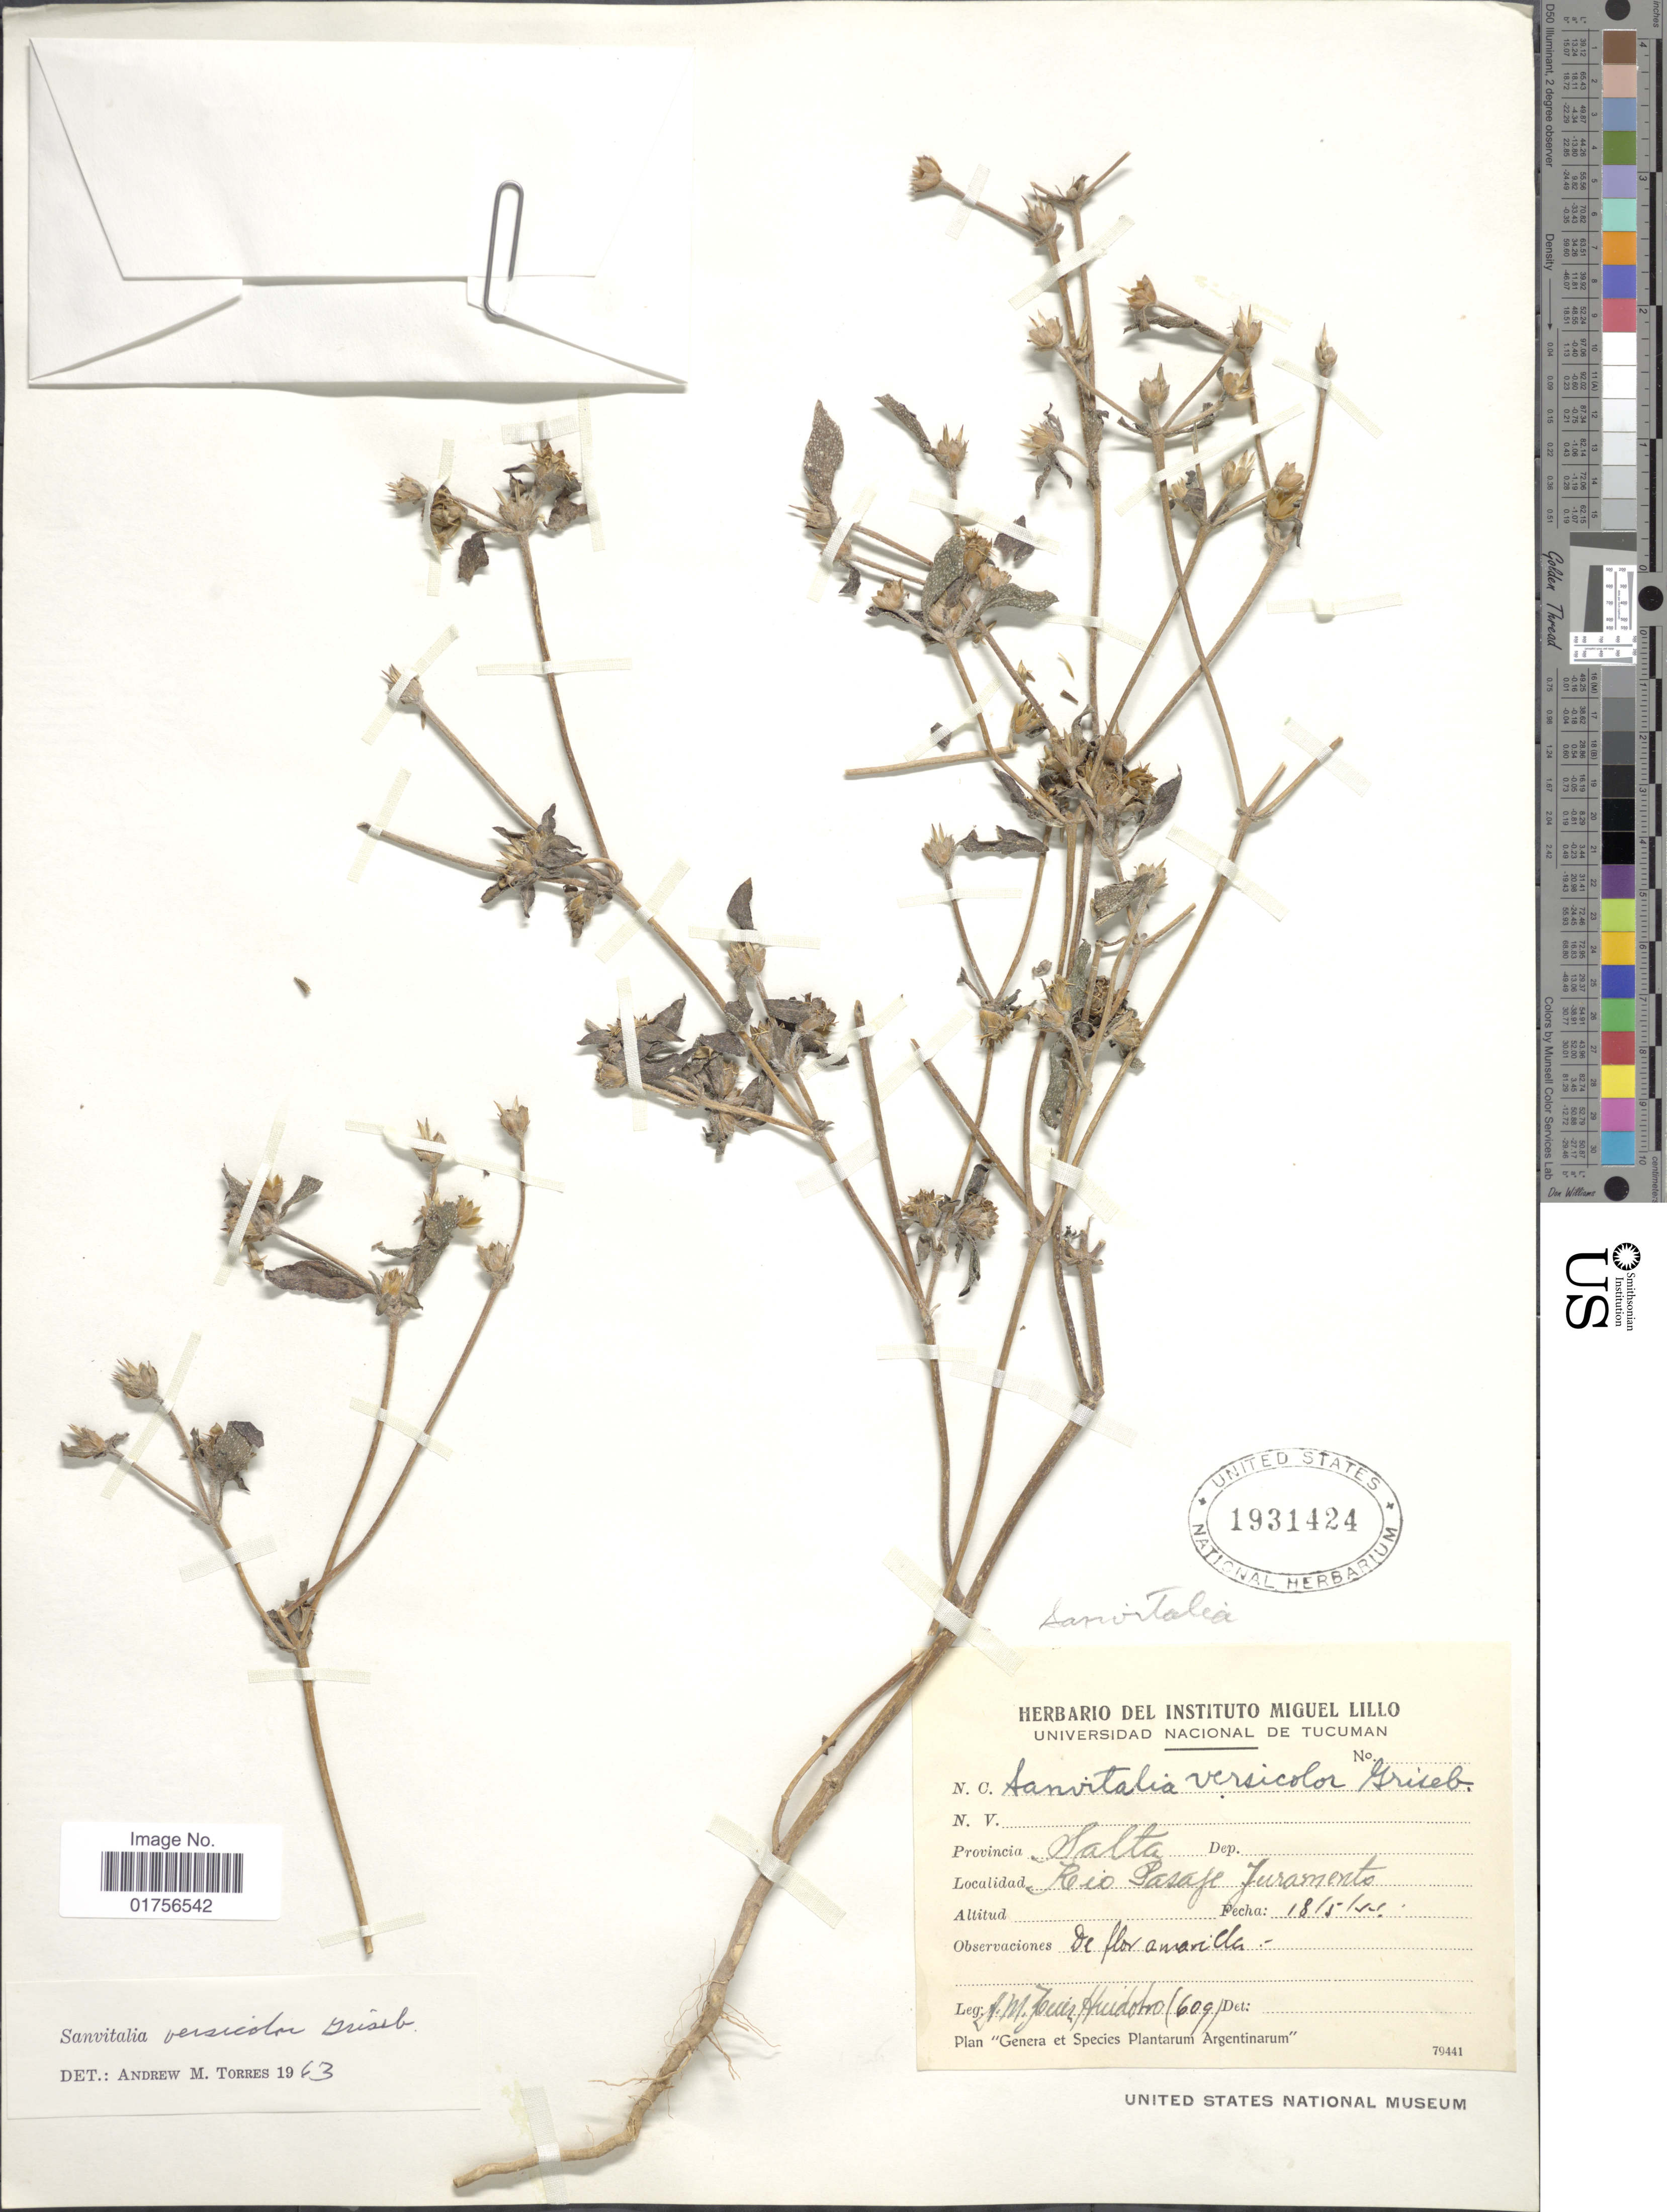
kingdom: Plantae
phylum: Tracheophyta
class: Magnoliopsida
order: Asterales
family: Asteraceae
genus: Sanvitalia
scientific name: Sanvitalia versicolor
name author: Griseb.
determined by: Skibicki, Samuel V.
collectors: A. M. R. Huidobro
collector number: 609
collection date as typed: Transcribed d/m/y: 18/5/54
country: Argentina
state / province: Salta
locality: Provincia Salta, Rio Pasaje Juramento.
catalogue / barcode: US 1931424